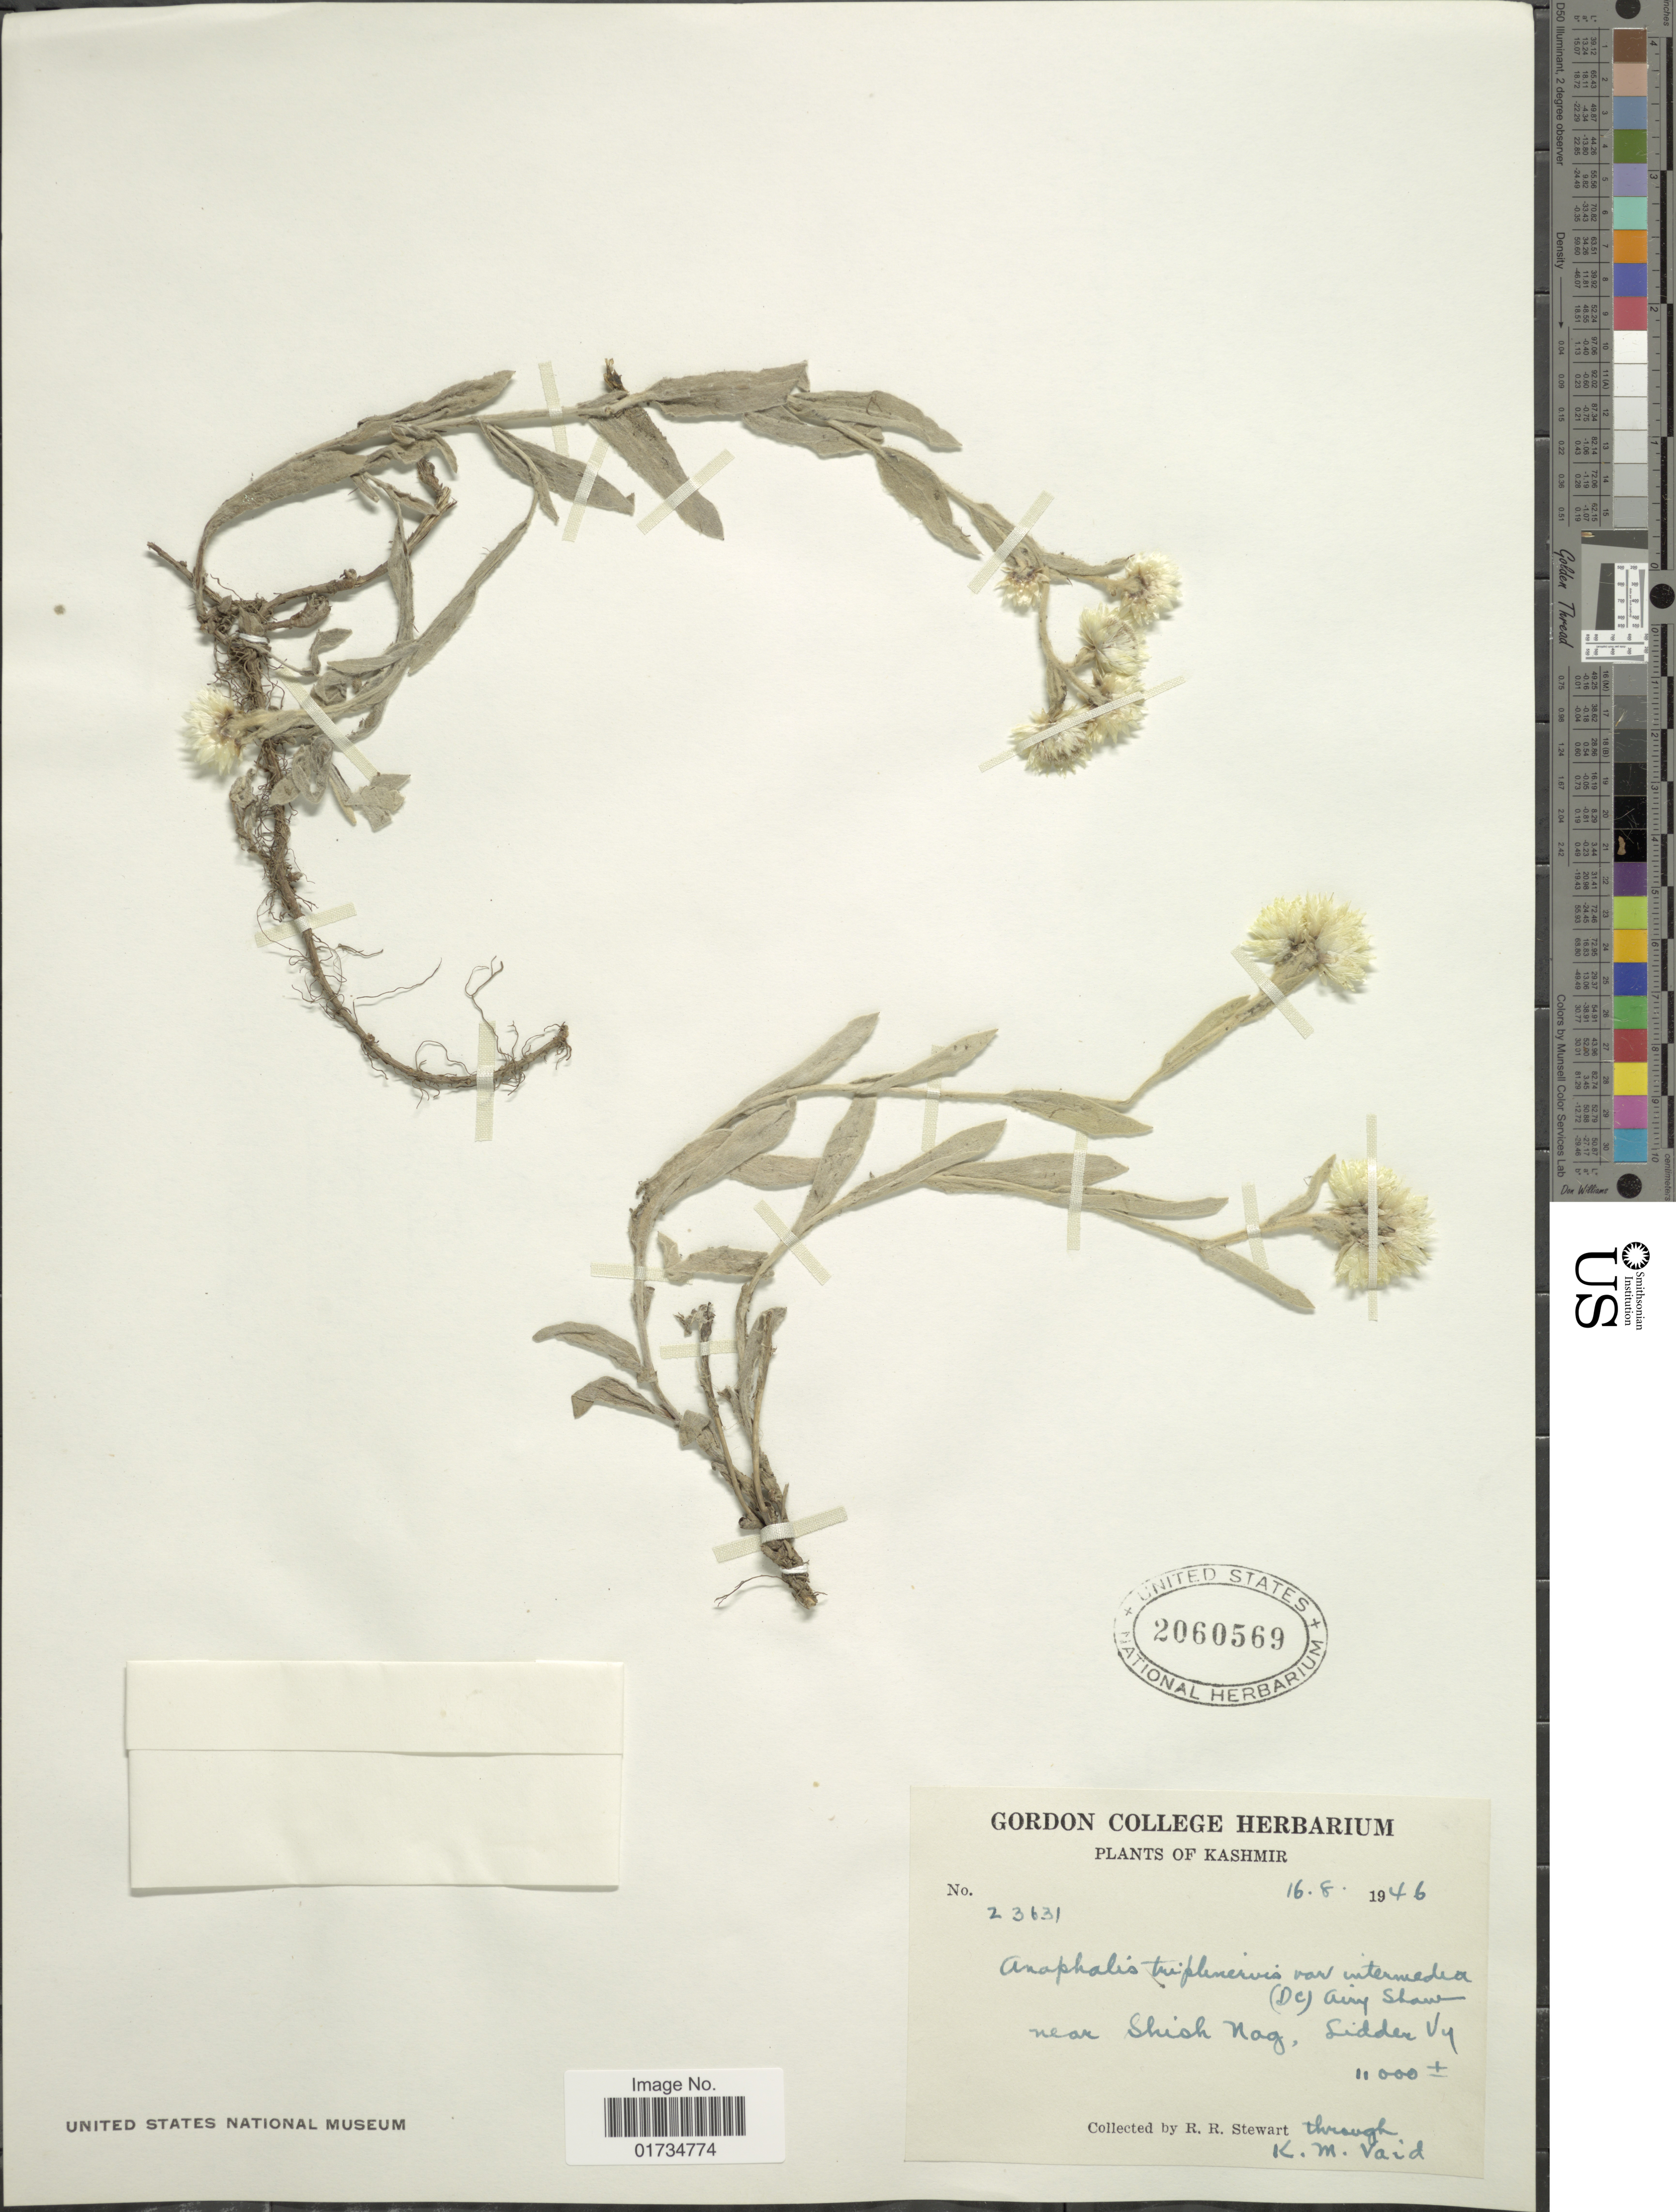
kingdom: Plantae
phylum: Tracheophyta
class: Magnoliopsida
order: Asterales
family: Asteraceae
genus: Anaphalis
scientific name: Anaphalis nubigena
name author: DC.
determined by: Chen, Y. S.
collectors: R. R. Stewart & K. Vaid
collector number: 23631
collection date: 1946-08-16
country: India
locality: Kashmir. near Shish Nag, Lidder Vy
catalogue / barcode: US 2060569